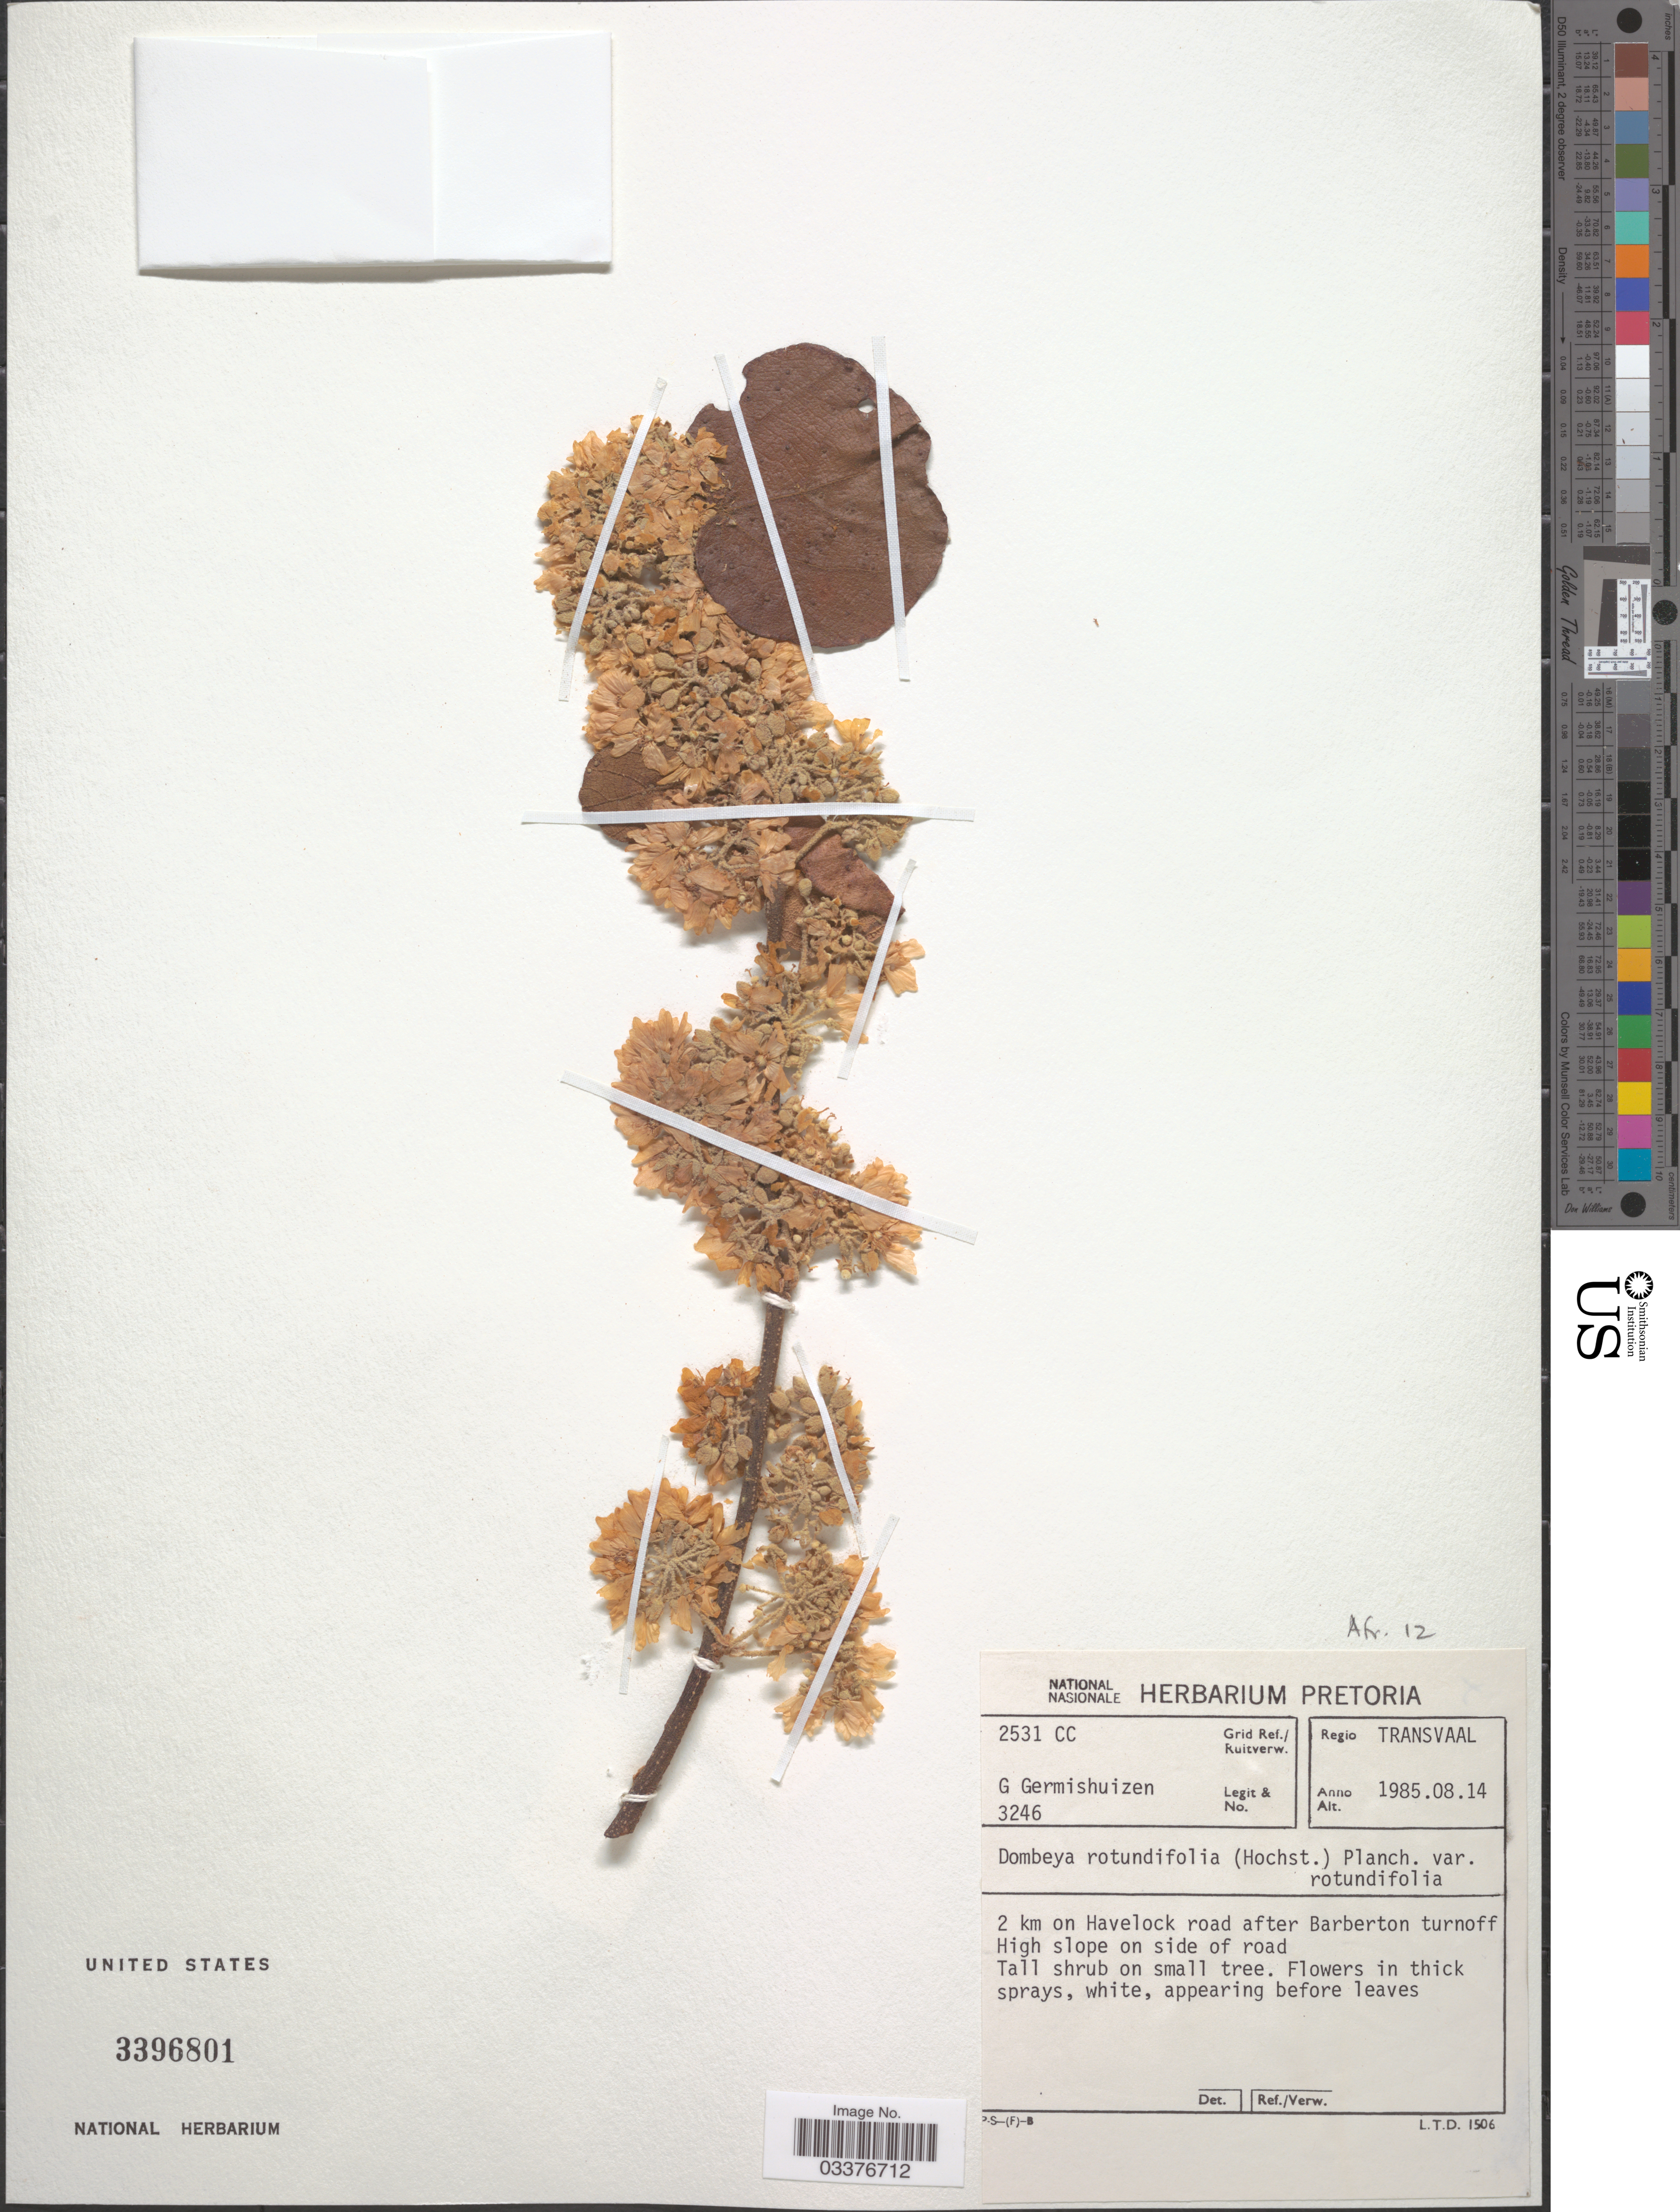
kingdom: Plantae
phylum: Tracheophyta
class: Magnoliopsida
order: Malvales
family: Malvaceae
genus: Dombeya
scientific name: Dombeya rotundifolia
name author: (Hochst.) Planch.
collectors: G. Germishuizen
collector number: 3246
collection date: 1985-08-14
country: South Africa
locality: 2531 CC Grid Ref./Ruitverw. Regio Transvaal. 2 km on Havelock road after Barberton turnoff High slope on side of road.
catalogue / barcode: US 3396801